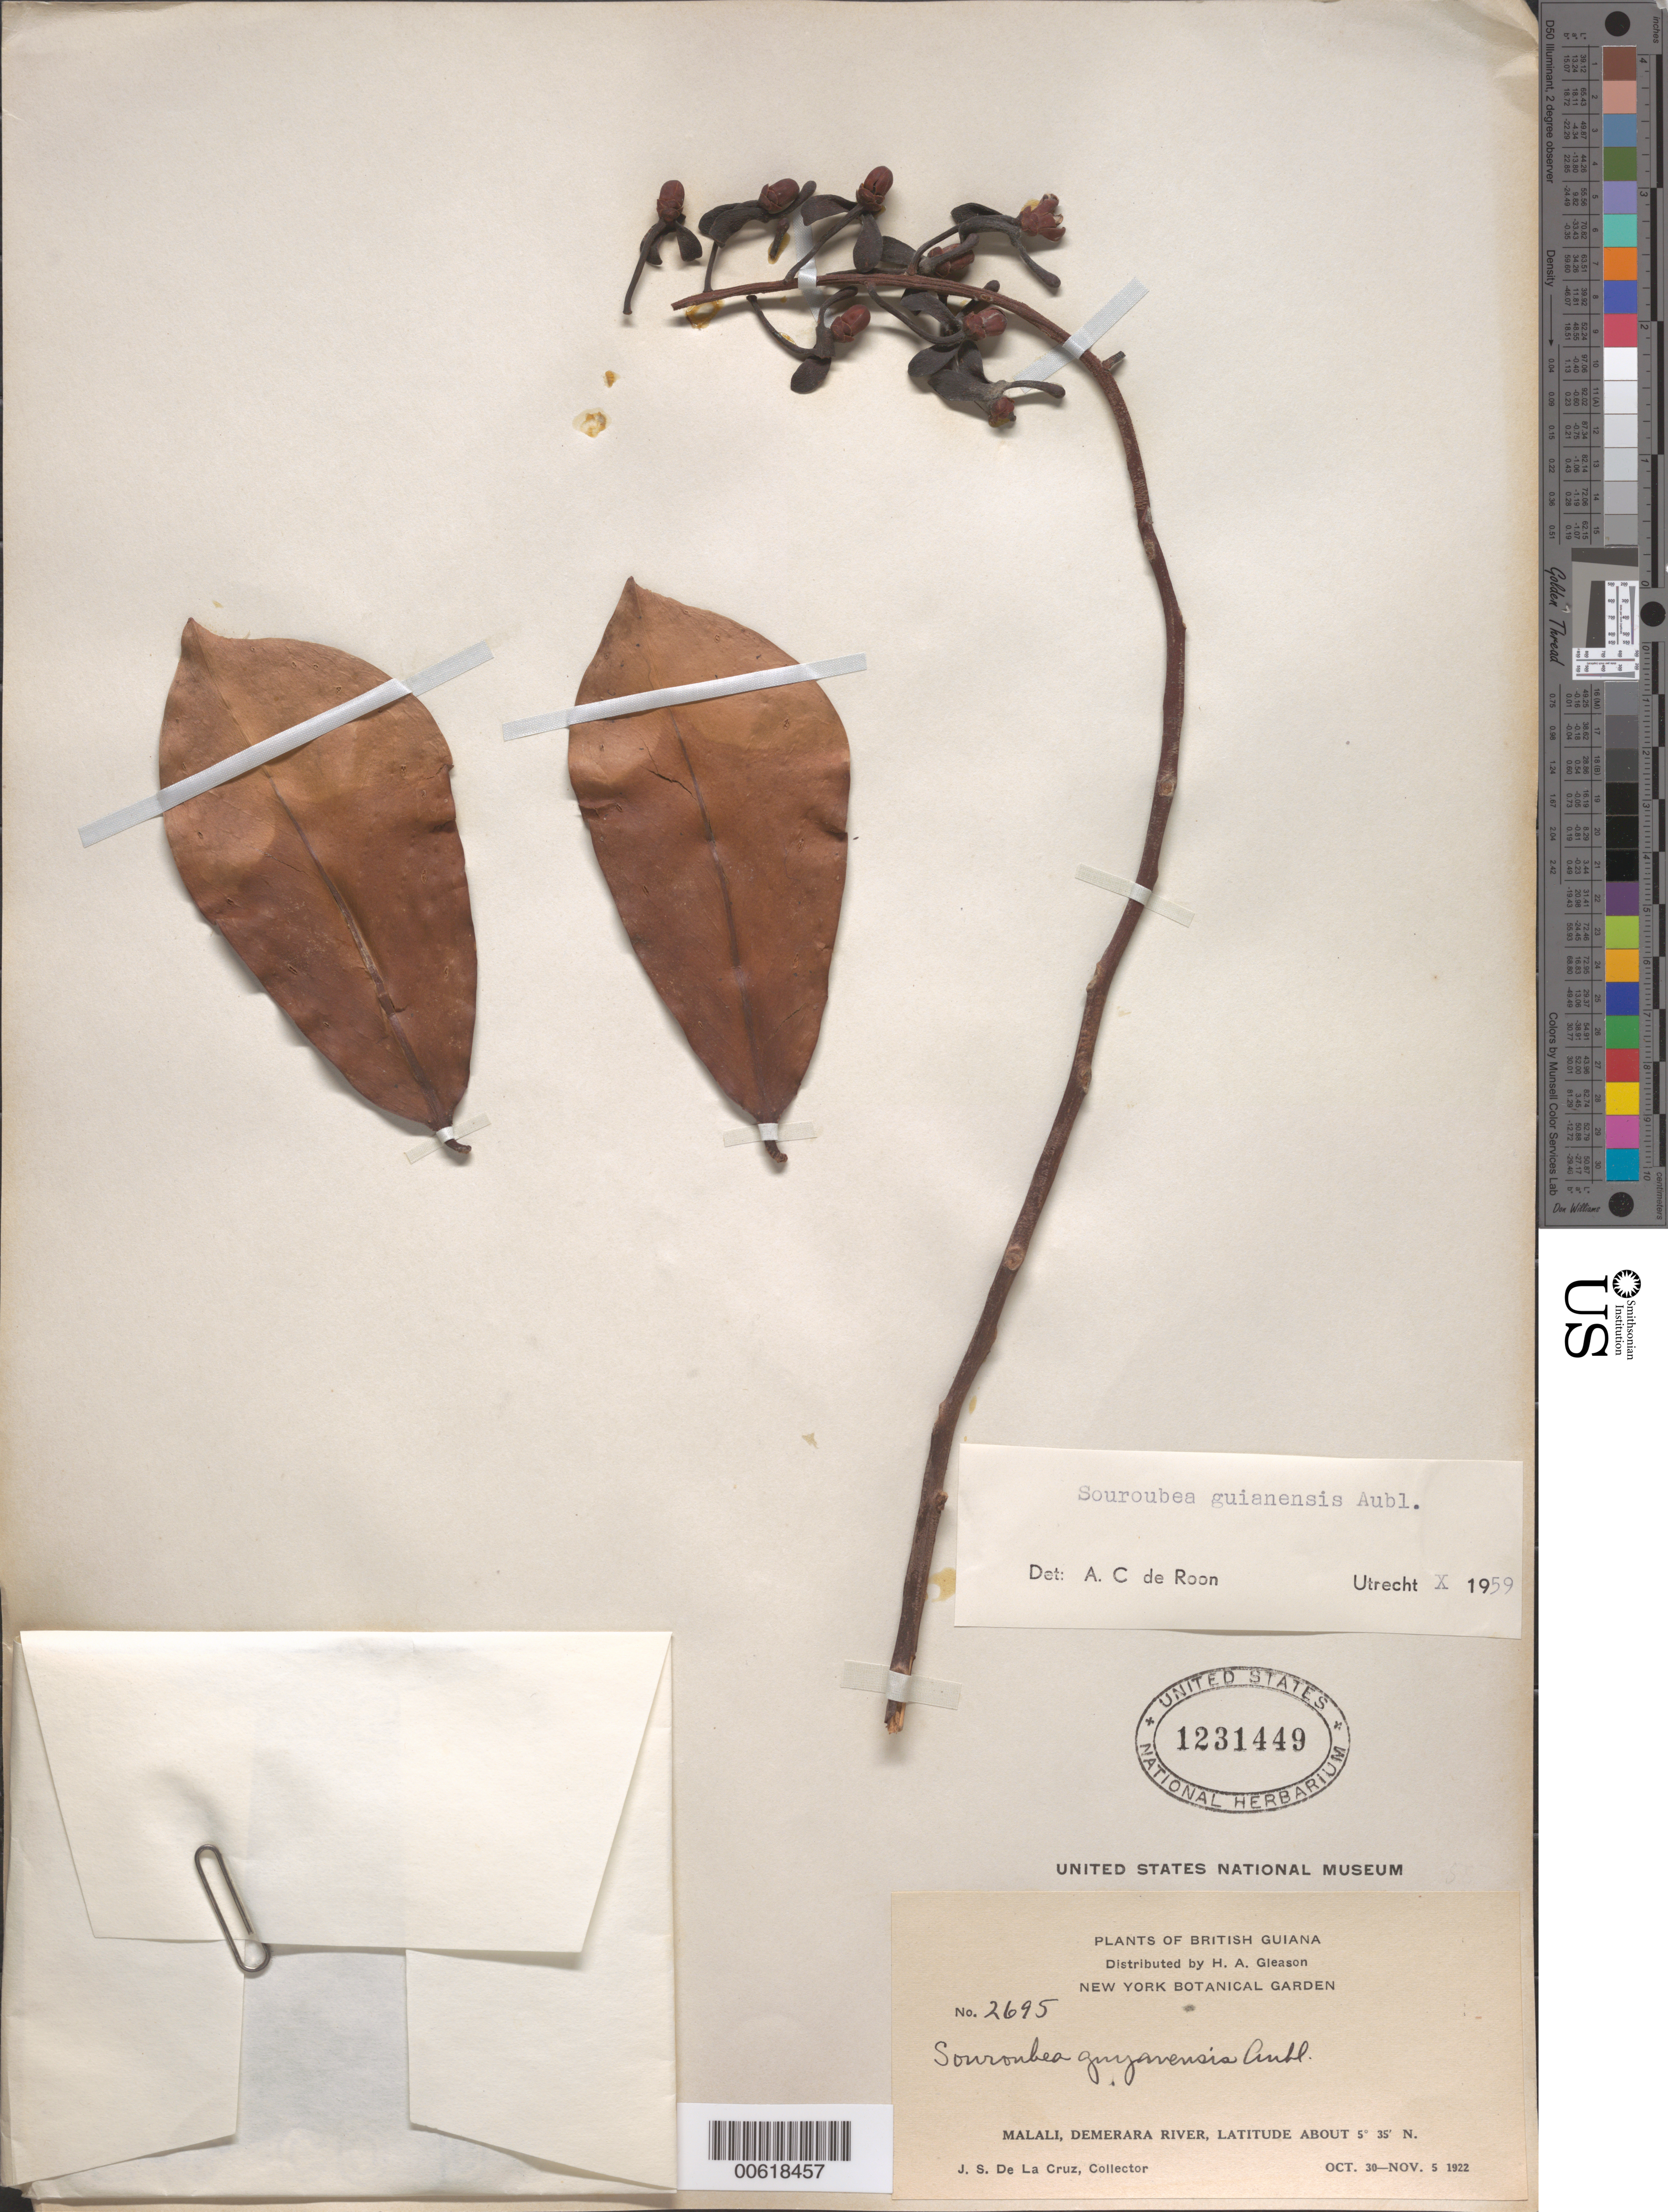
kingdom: Plantae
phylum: Tracheophyta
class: Magnoliopsida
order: Ericales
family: Marcgraviaceae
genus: Souroubea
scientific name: Souroubea guianensis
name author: Aubl.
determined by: de Roon, A. C.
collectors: J. S. de la Cruz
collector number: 2695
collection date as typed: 30-Oct-22 to 5-Nov-22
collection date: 1922-10-30/1922-11-05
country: Guyana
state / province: U. Demerara-Berbice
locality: Malali, Demerara R.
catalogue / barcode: US 1231449